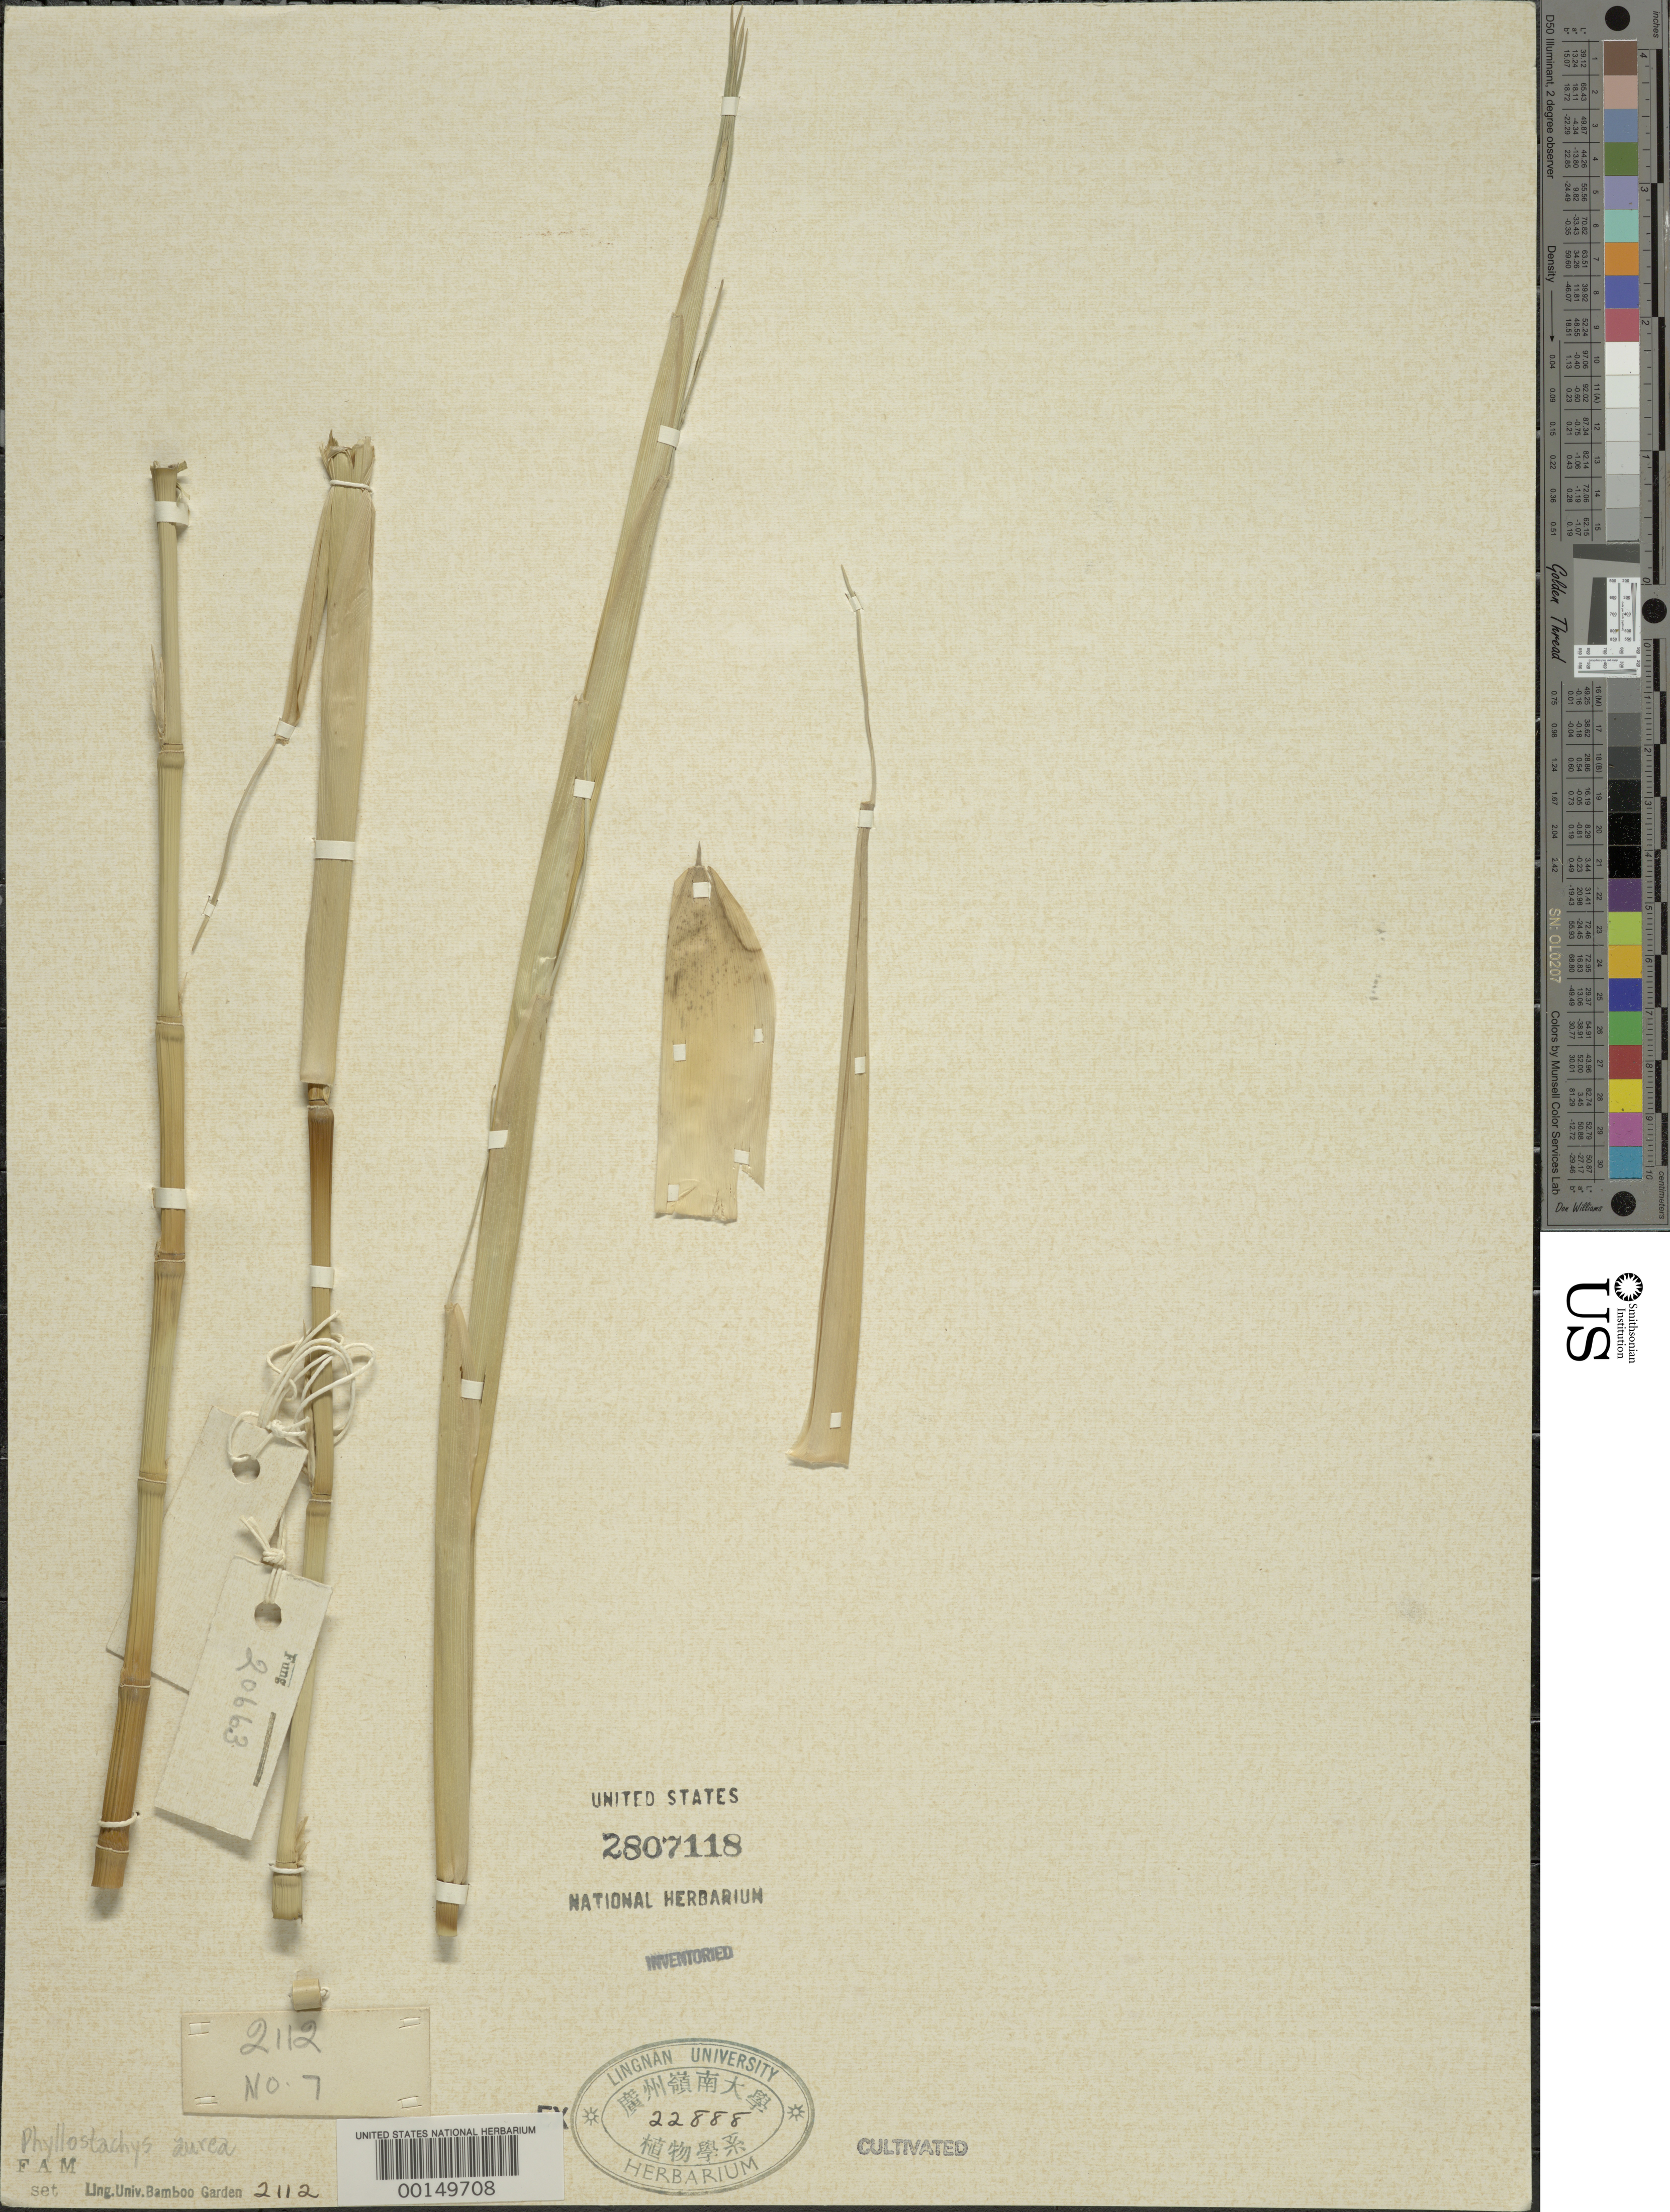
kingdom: Plantae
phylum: Tracheophyta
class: Liliopsida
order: Poales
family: Poaceae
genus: Phyllostachys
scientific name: Phyllostachys aurea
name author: Rivière & C. Rivière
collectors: H. L. Fung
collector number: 20663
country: China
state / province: Guangdong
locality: Lingnan univ.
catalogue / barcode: US 2807118